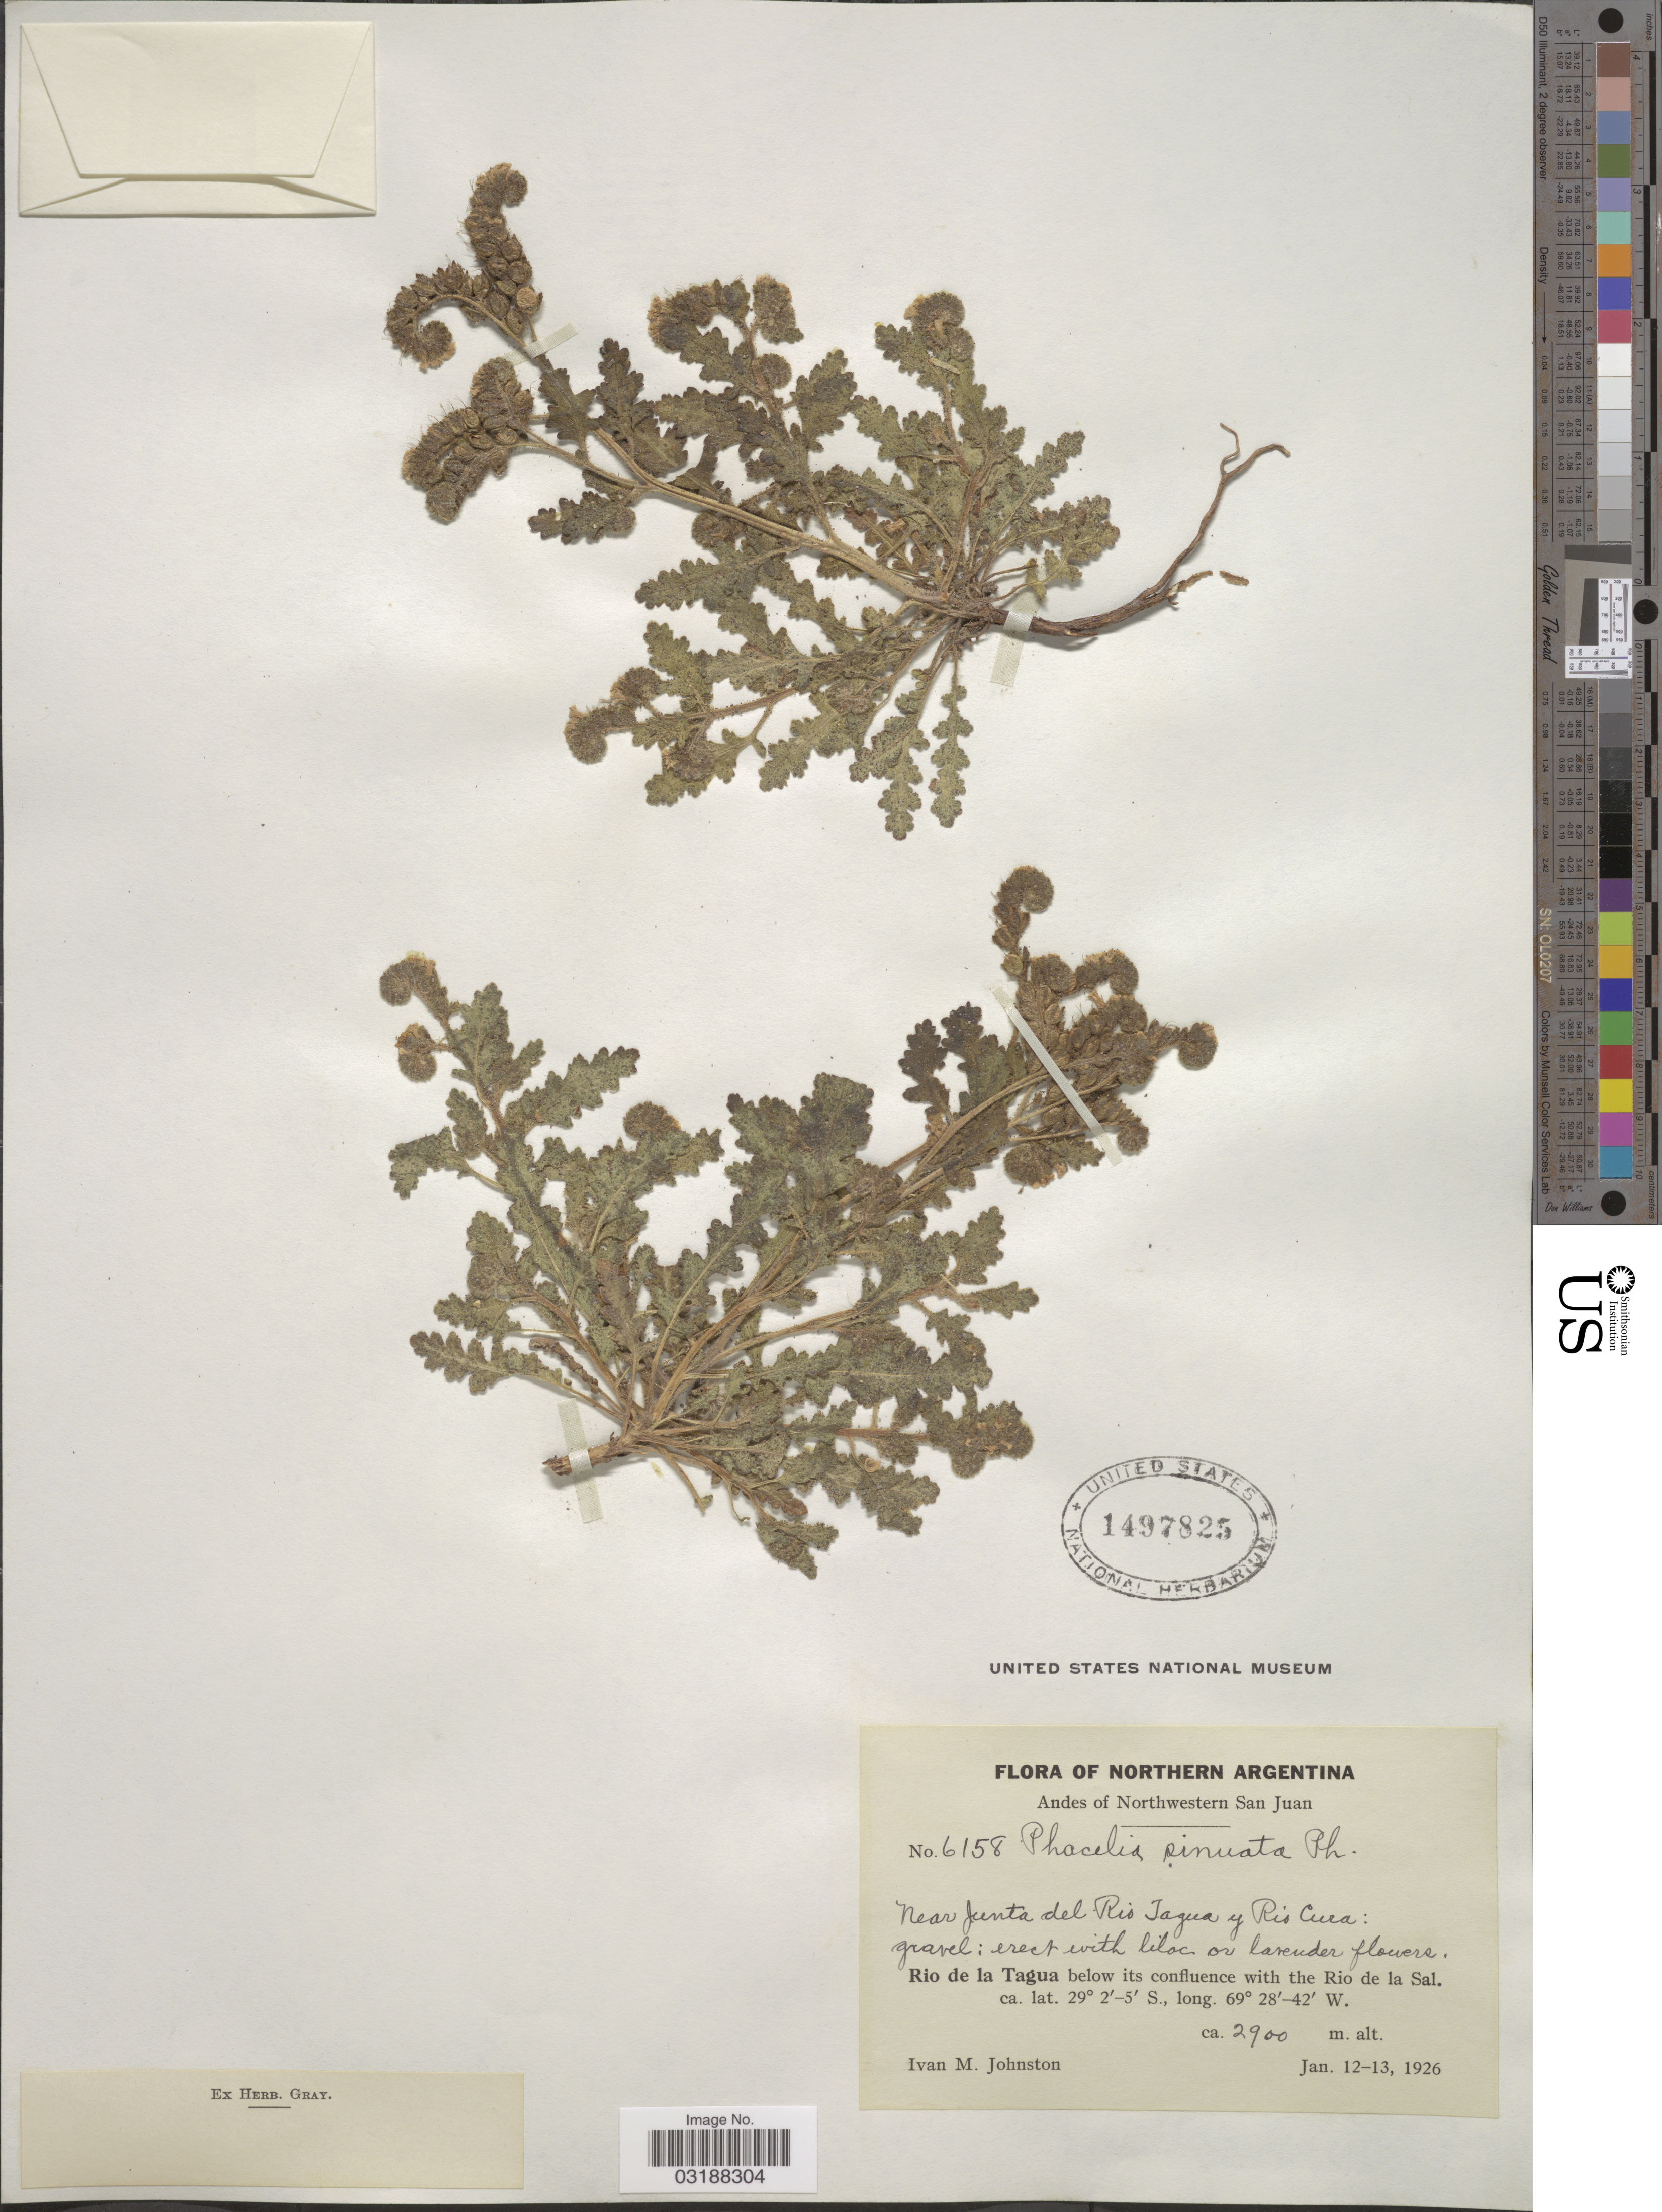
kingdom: Plantae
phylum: Tracheophyta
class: Magnoliopsida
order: Boraginales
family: Hydrophyllaceae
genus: Phacelia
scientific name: Phacelia sinuata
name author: Phil.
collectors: I.M. Johnston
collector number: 6158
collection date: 1926-01-12/1926-01-13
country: Argentina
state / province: San Juan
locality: Northern Argentina. Andes of Northwestern San Juan. Near Junta del Rio Jagua y Rio Cura. Rio de la Tagua below its confluence with the Rio de la Sal.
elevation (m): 2900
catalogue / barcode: US 1497825